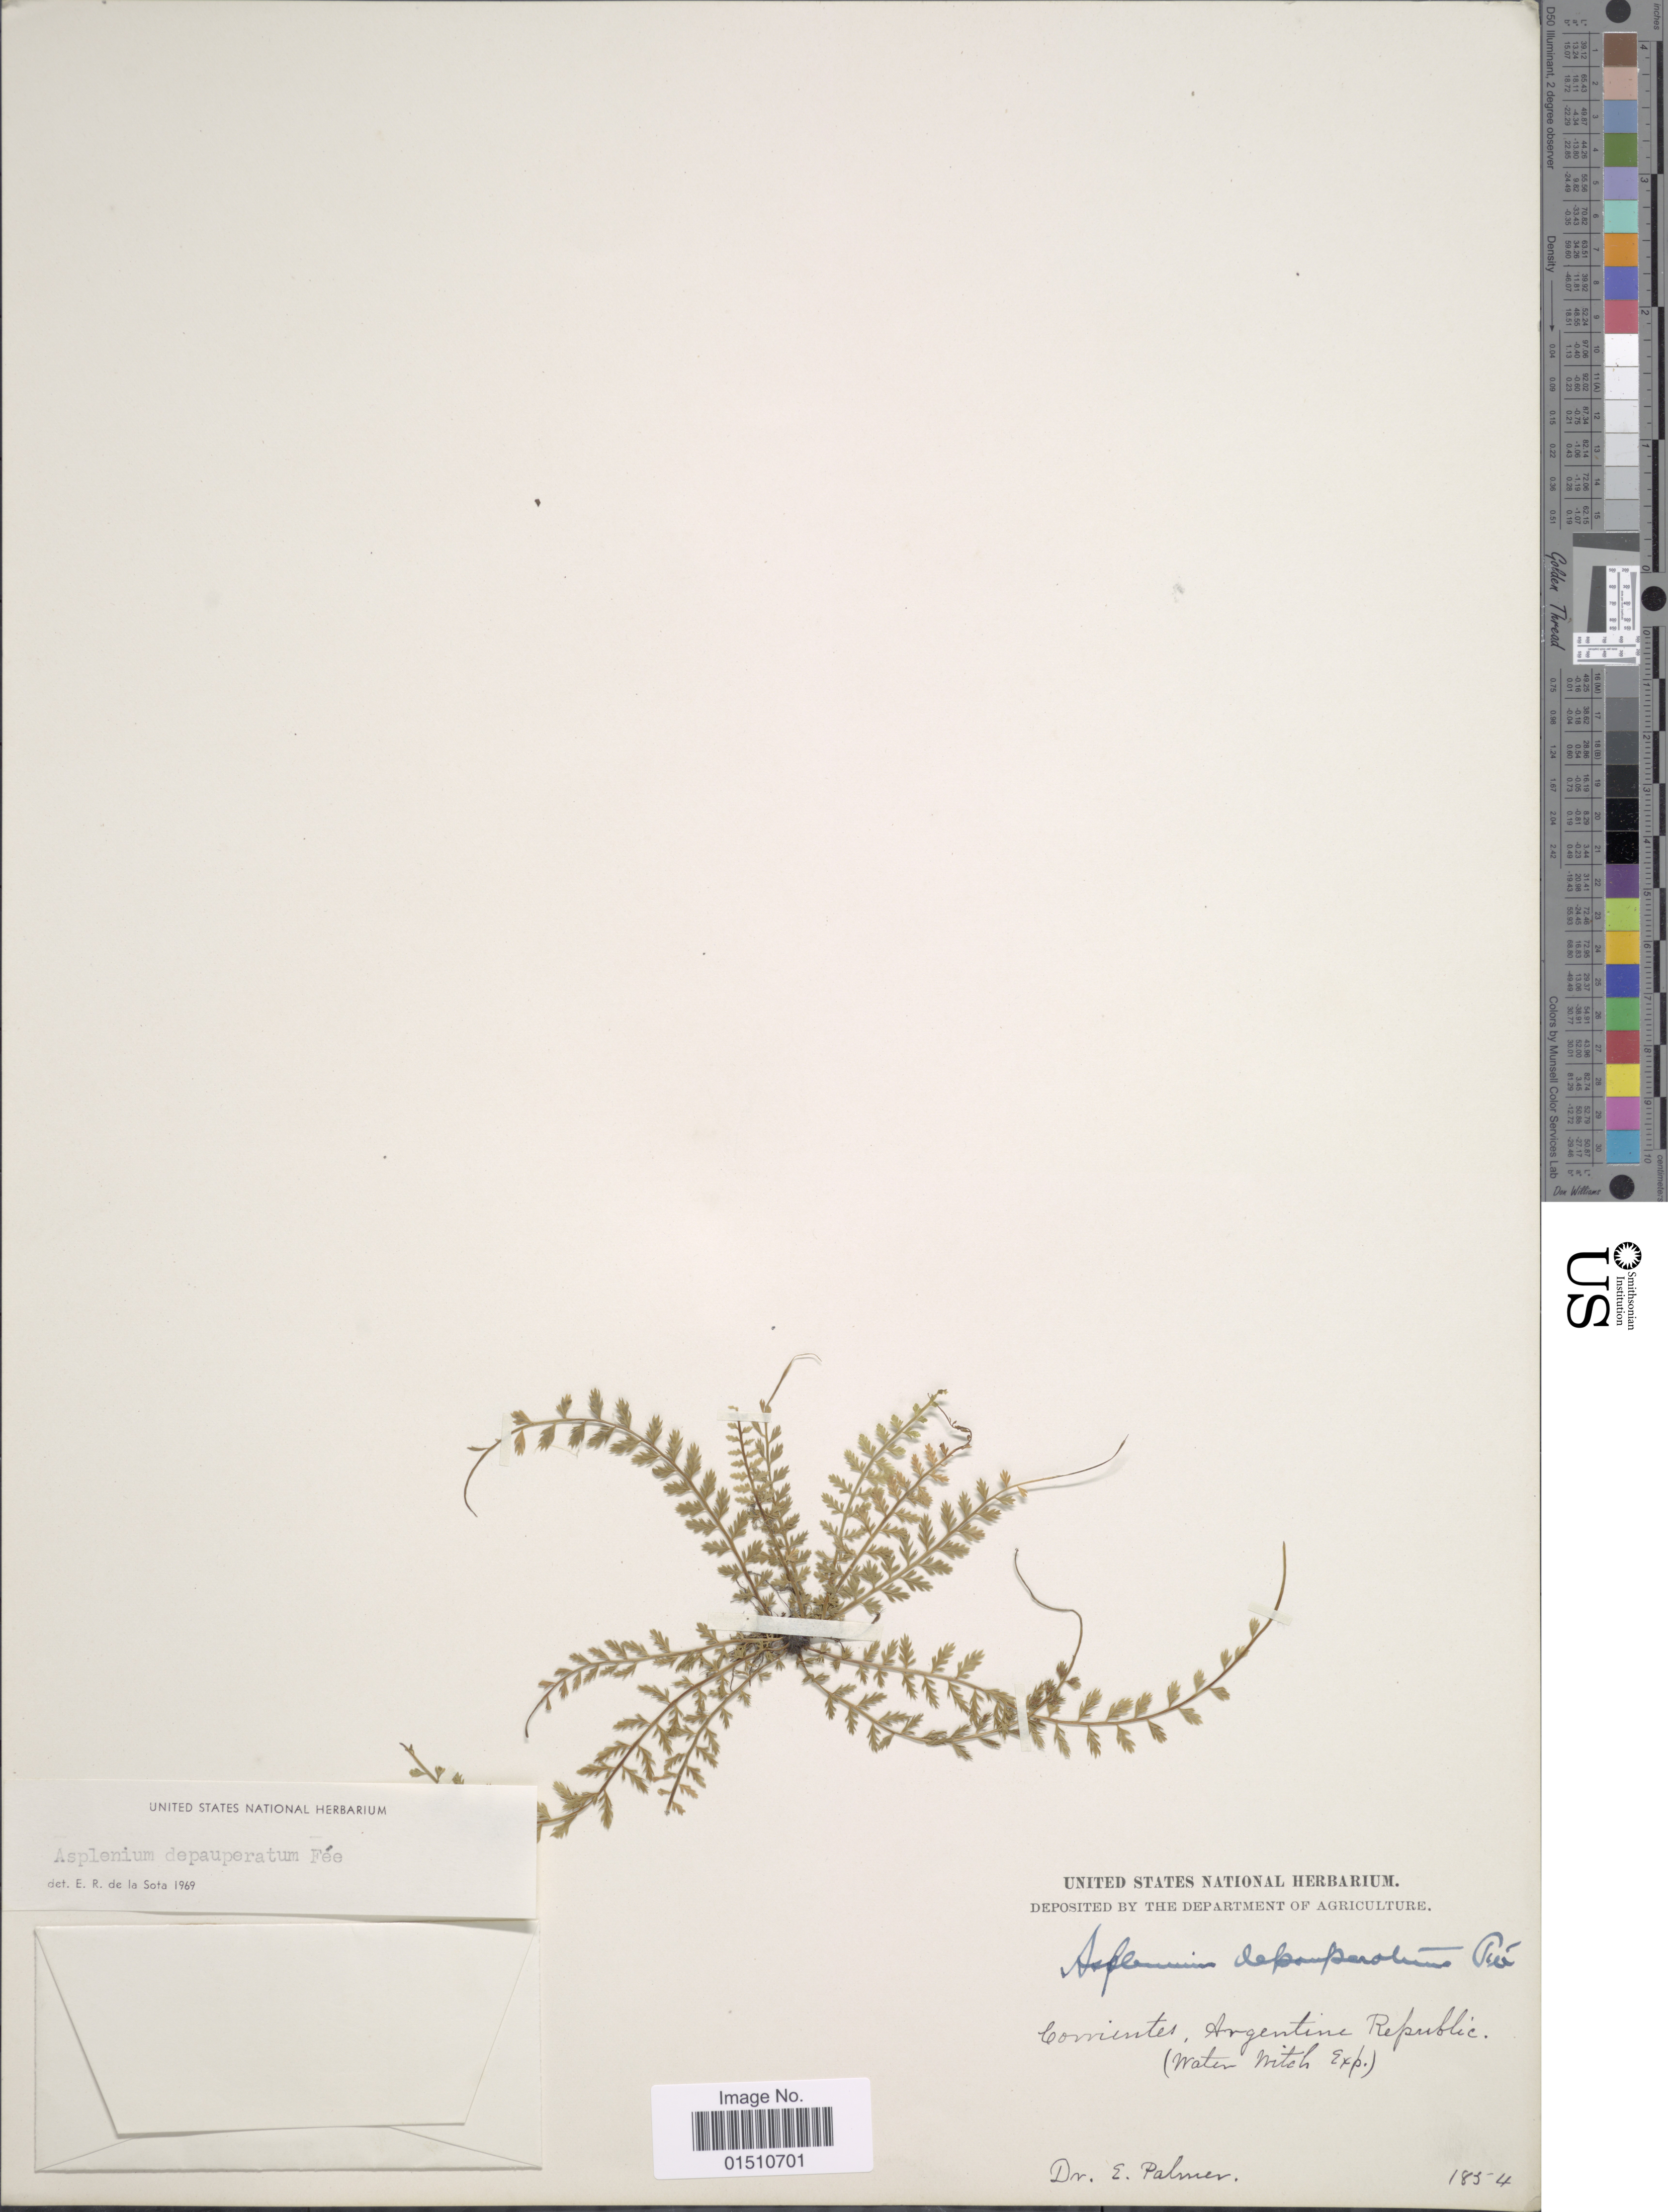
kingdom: Plantae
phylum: Tracheophyta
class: Polypodiopsida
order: Polypodiales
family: Aspleniaceae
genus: Asplenium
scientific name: Asplenium depauperatum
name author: Fée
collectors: E. Palmer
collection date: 1854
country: Argentina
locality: Corrientes, Argentine Republic. (water Mitch exp.)